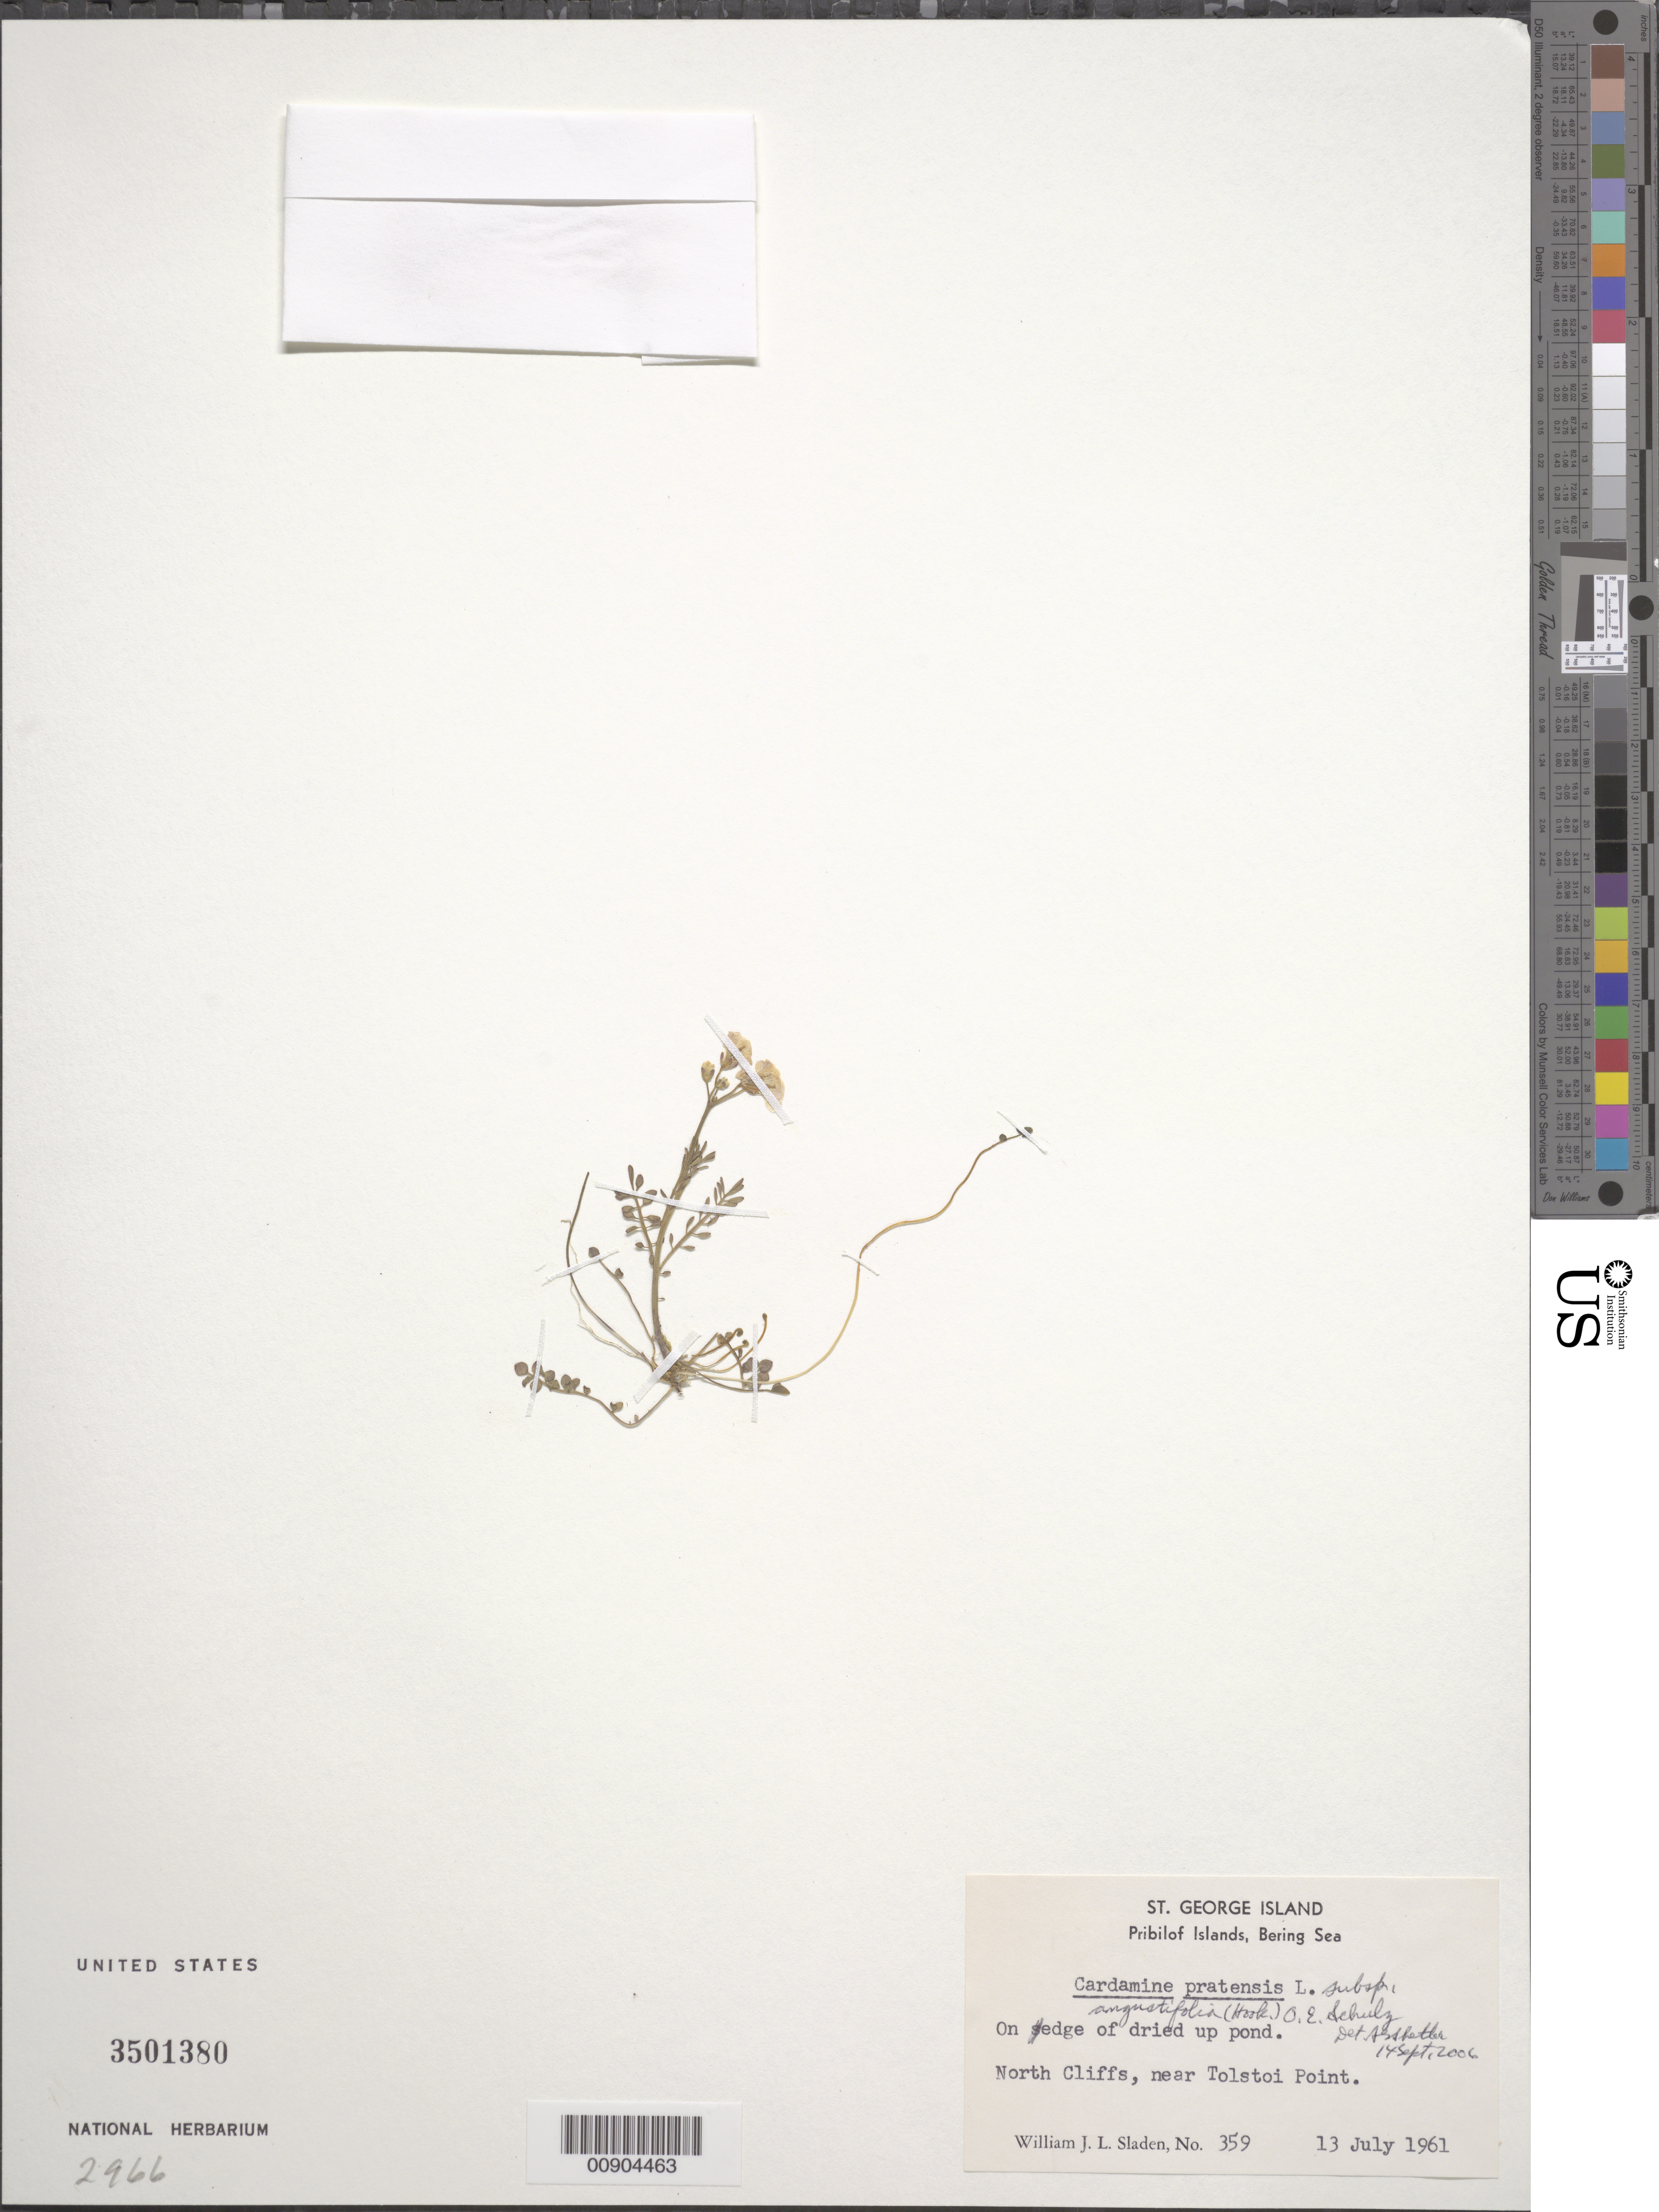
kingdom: Plantae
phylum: Tracheophyta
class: Magnoliopsida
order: Brassicales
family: Brassicaceae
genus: Cardamine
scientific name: Cardamine pratensis subsp. angustifolia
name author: (Hook.) O.E. Schulz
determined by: Shetler, Stanwyn G., (US), NMNH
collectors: W. Sladen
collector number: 359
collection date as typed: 13 Jul 1961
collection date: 1961-07-13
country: United States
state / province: Alaska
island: St. George Island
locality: St. George Island. North Cliffs near Tolstoi Point., Bering Sea, Pribilof Islands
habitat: On edge of dried up pond.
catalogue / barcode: US 3501380